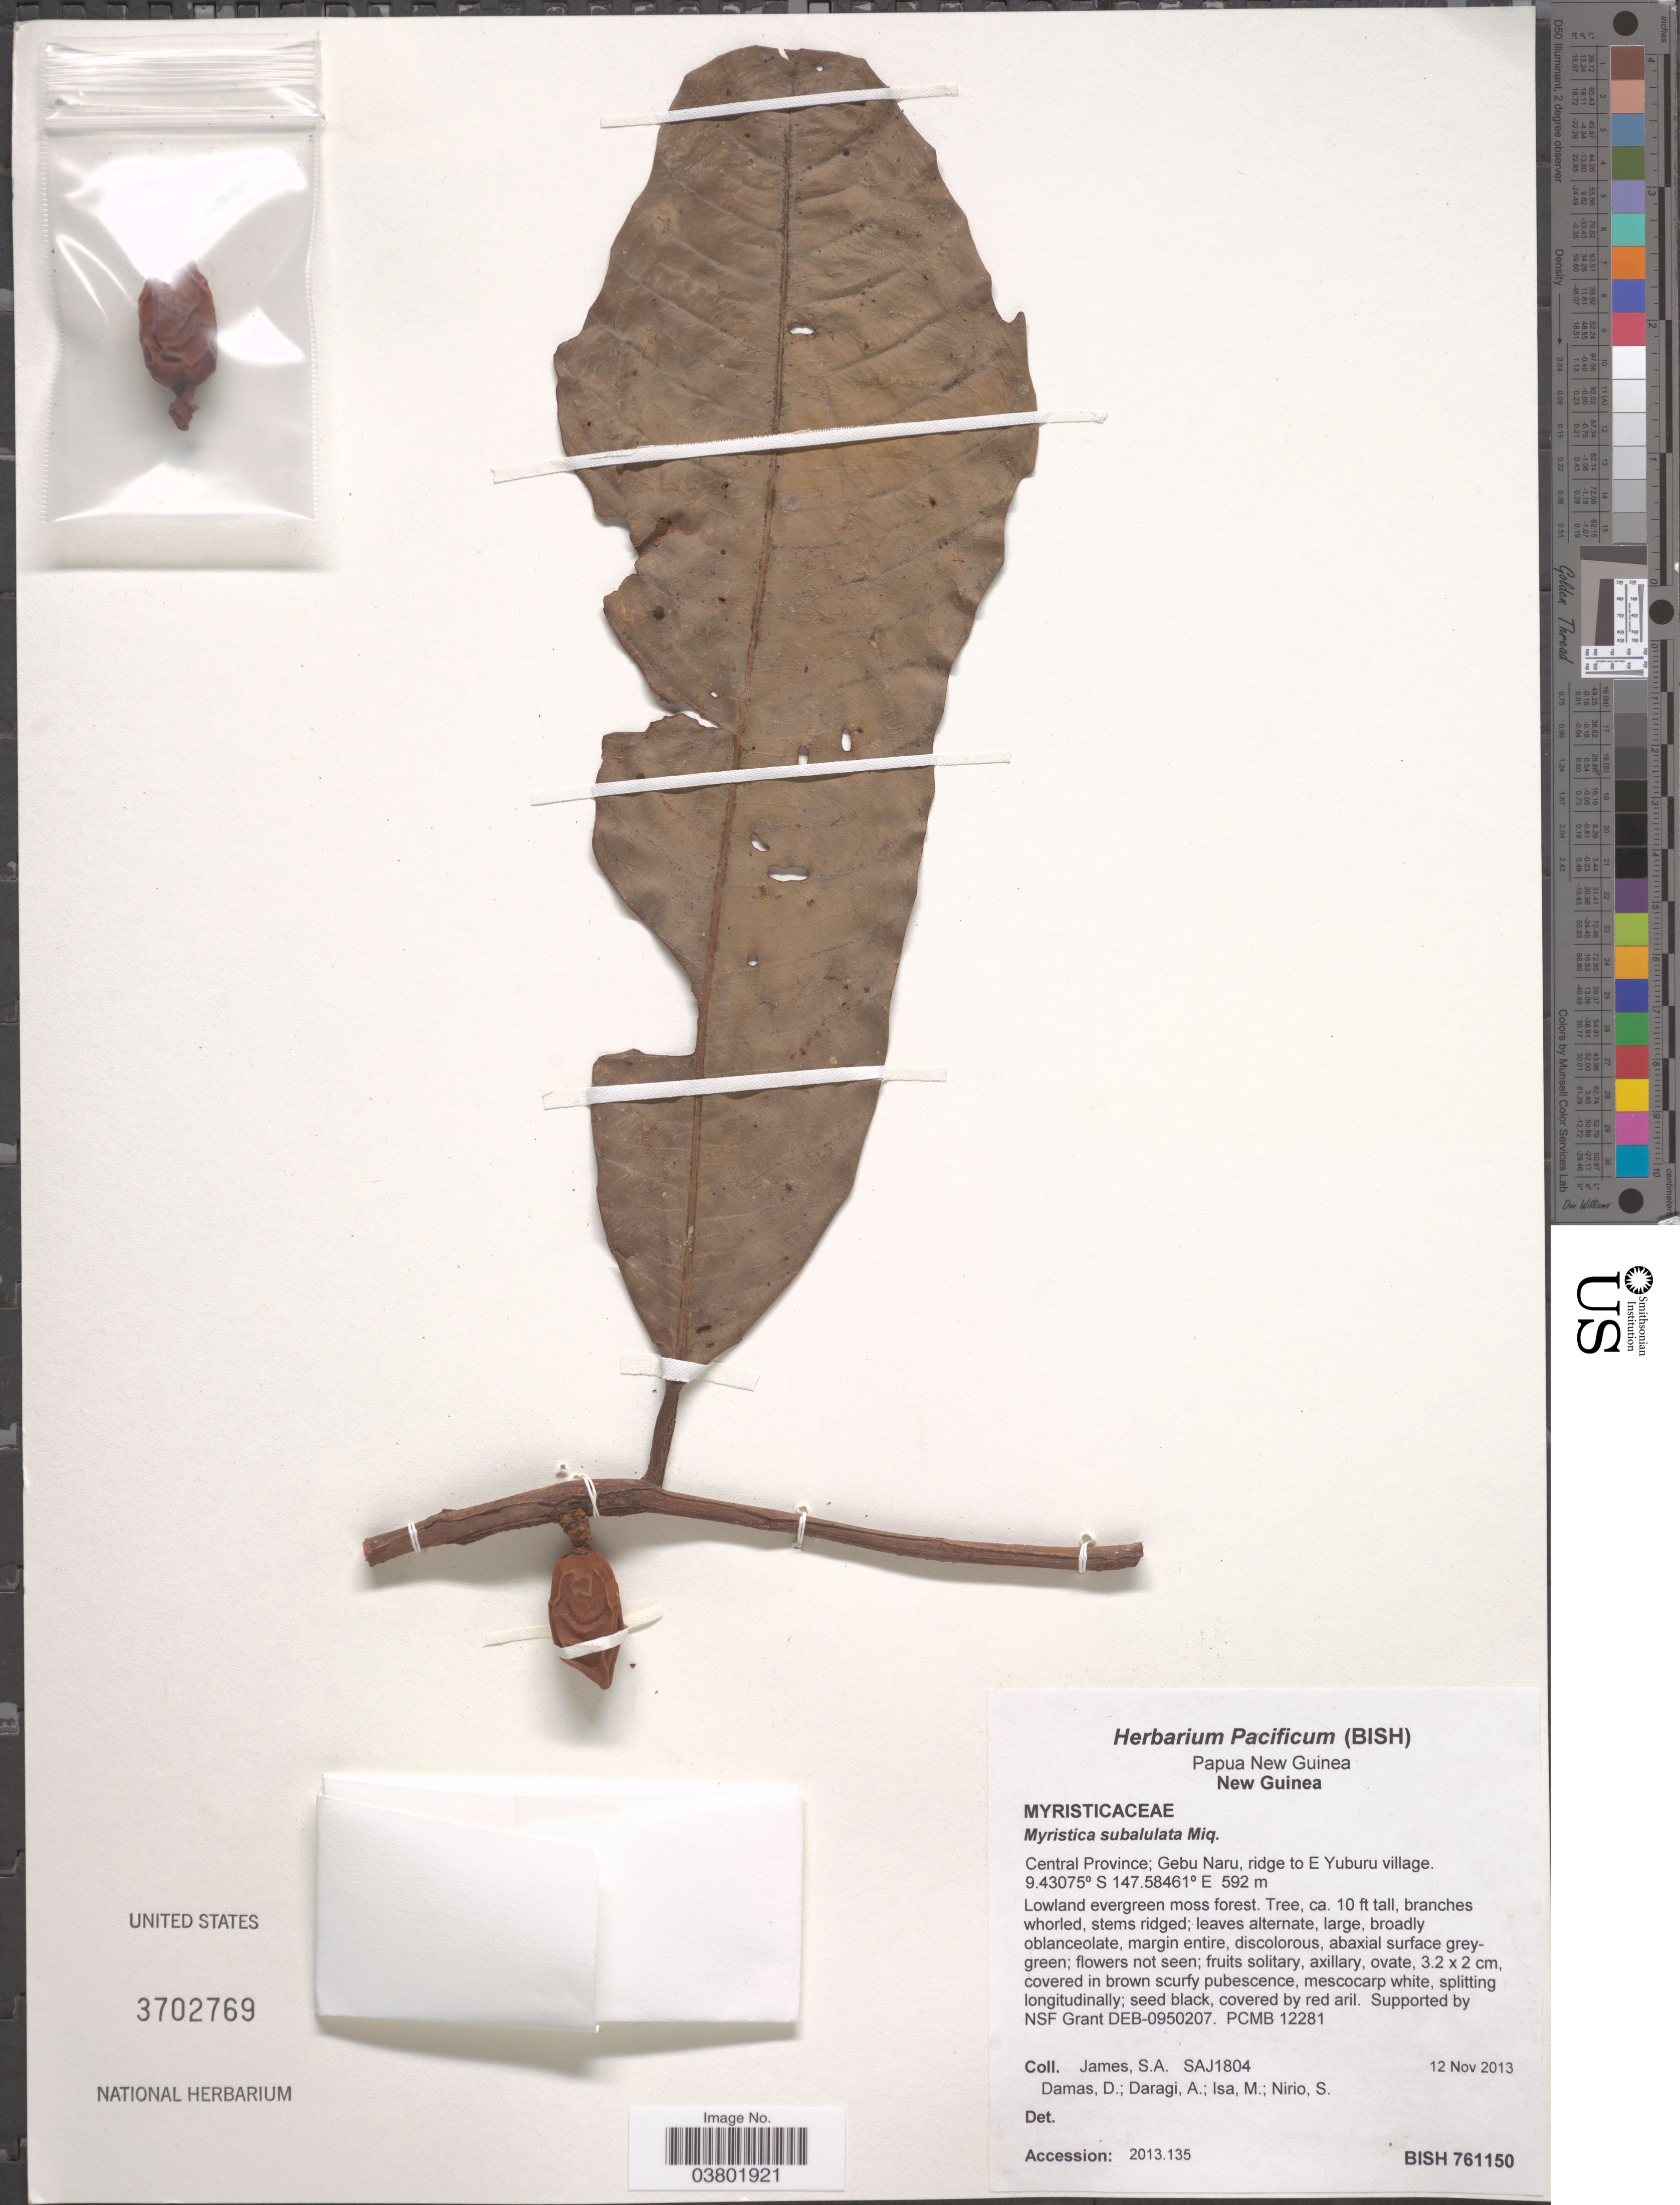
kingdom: Plantae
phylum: Tracheophyta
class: Magnoliopsida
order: Magnoliales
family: Myristicaceae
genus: Myristica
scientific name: Myristica subalulata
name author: Miq.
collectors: S. James, D. Damas, A. Daragi, M. Isa & S. Nirio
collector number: SAJ1804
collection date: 2013-11-12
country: Papua New Guinea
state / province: Central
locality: New Guinea. Gebu Naru, ridge to E Yuburu village.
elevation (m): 592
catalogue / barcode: US 3702769